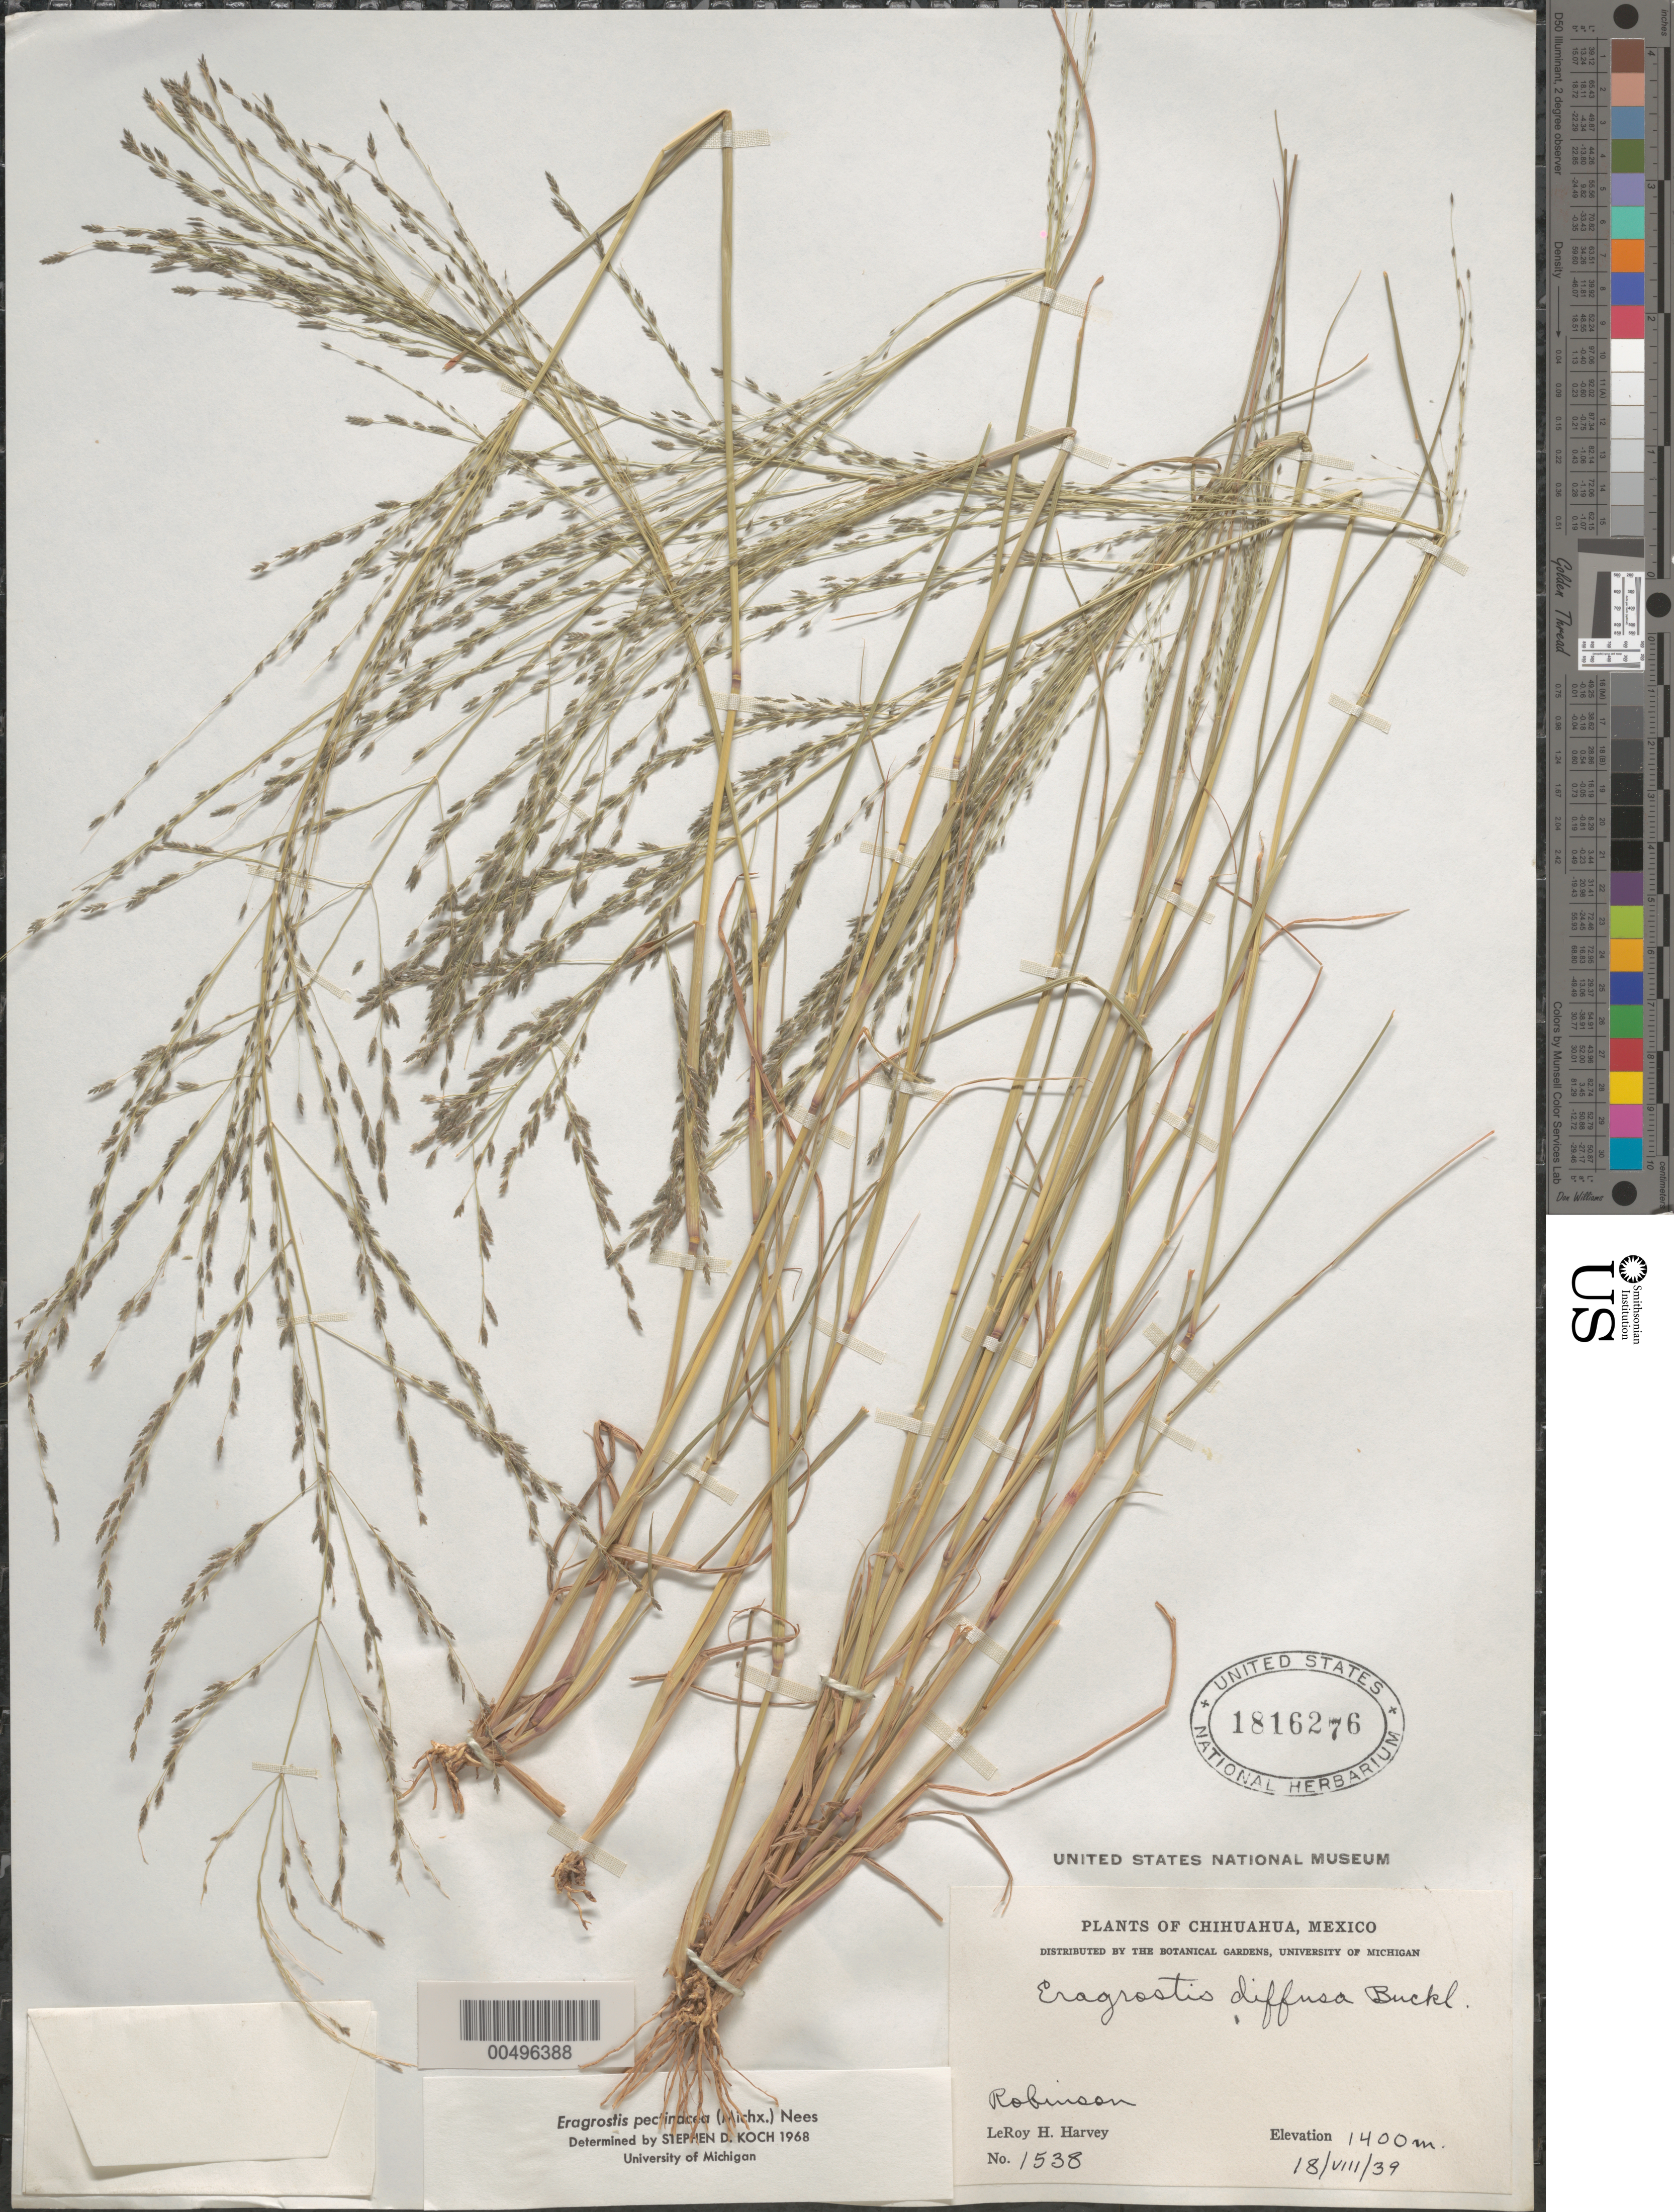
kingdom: Plantae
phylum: Tracheophyta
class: Liliopsida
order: Poales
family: Poaceae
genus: Eragrostis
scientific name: Eragrostis pectinacea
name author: (Michx.) Nees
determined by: Koch, S. D.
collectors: L. H. Harvey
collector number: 1538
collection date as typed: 18 Aug 1939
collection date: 1939-08-18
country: Mexico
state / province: Chihuahua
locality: Robinson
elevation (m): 1400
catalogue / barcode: US 1816276